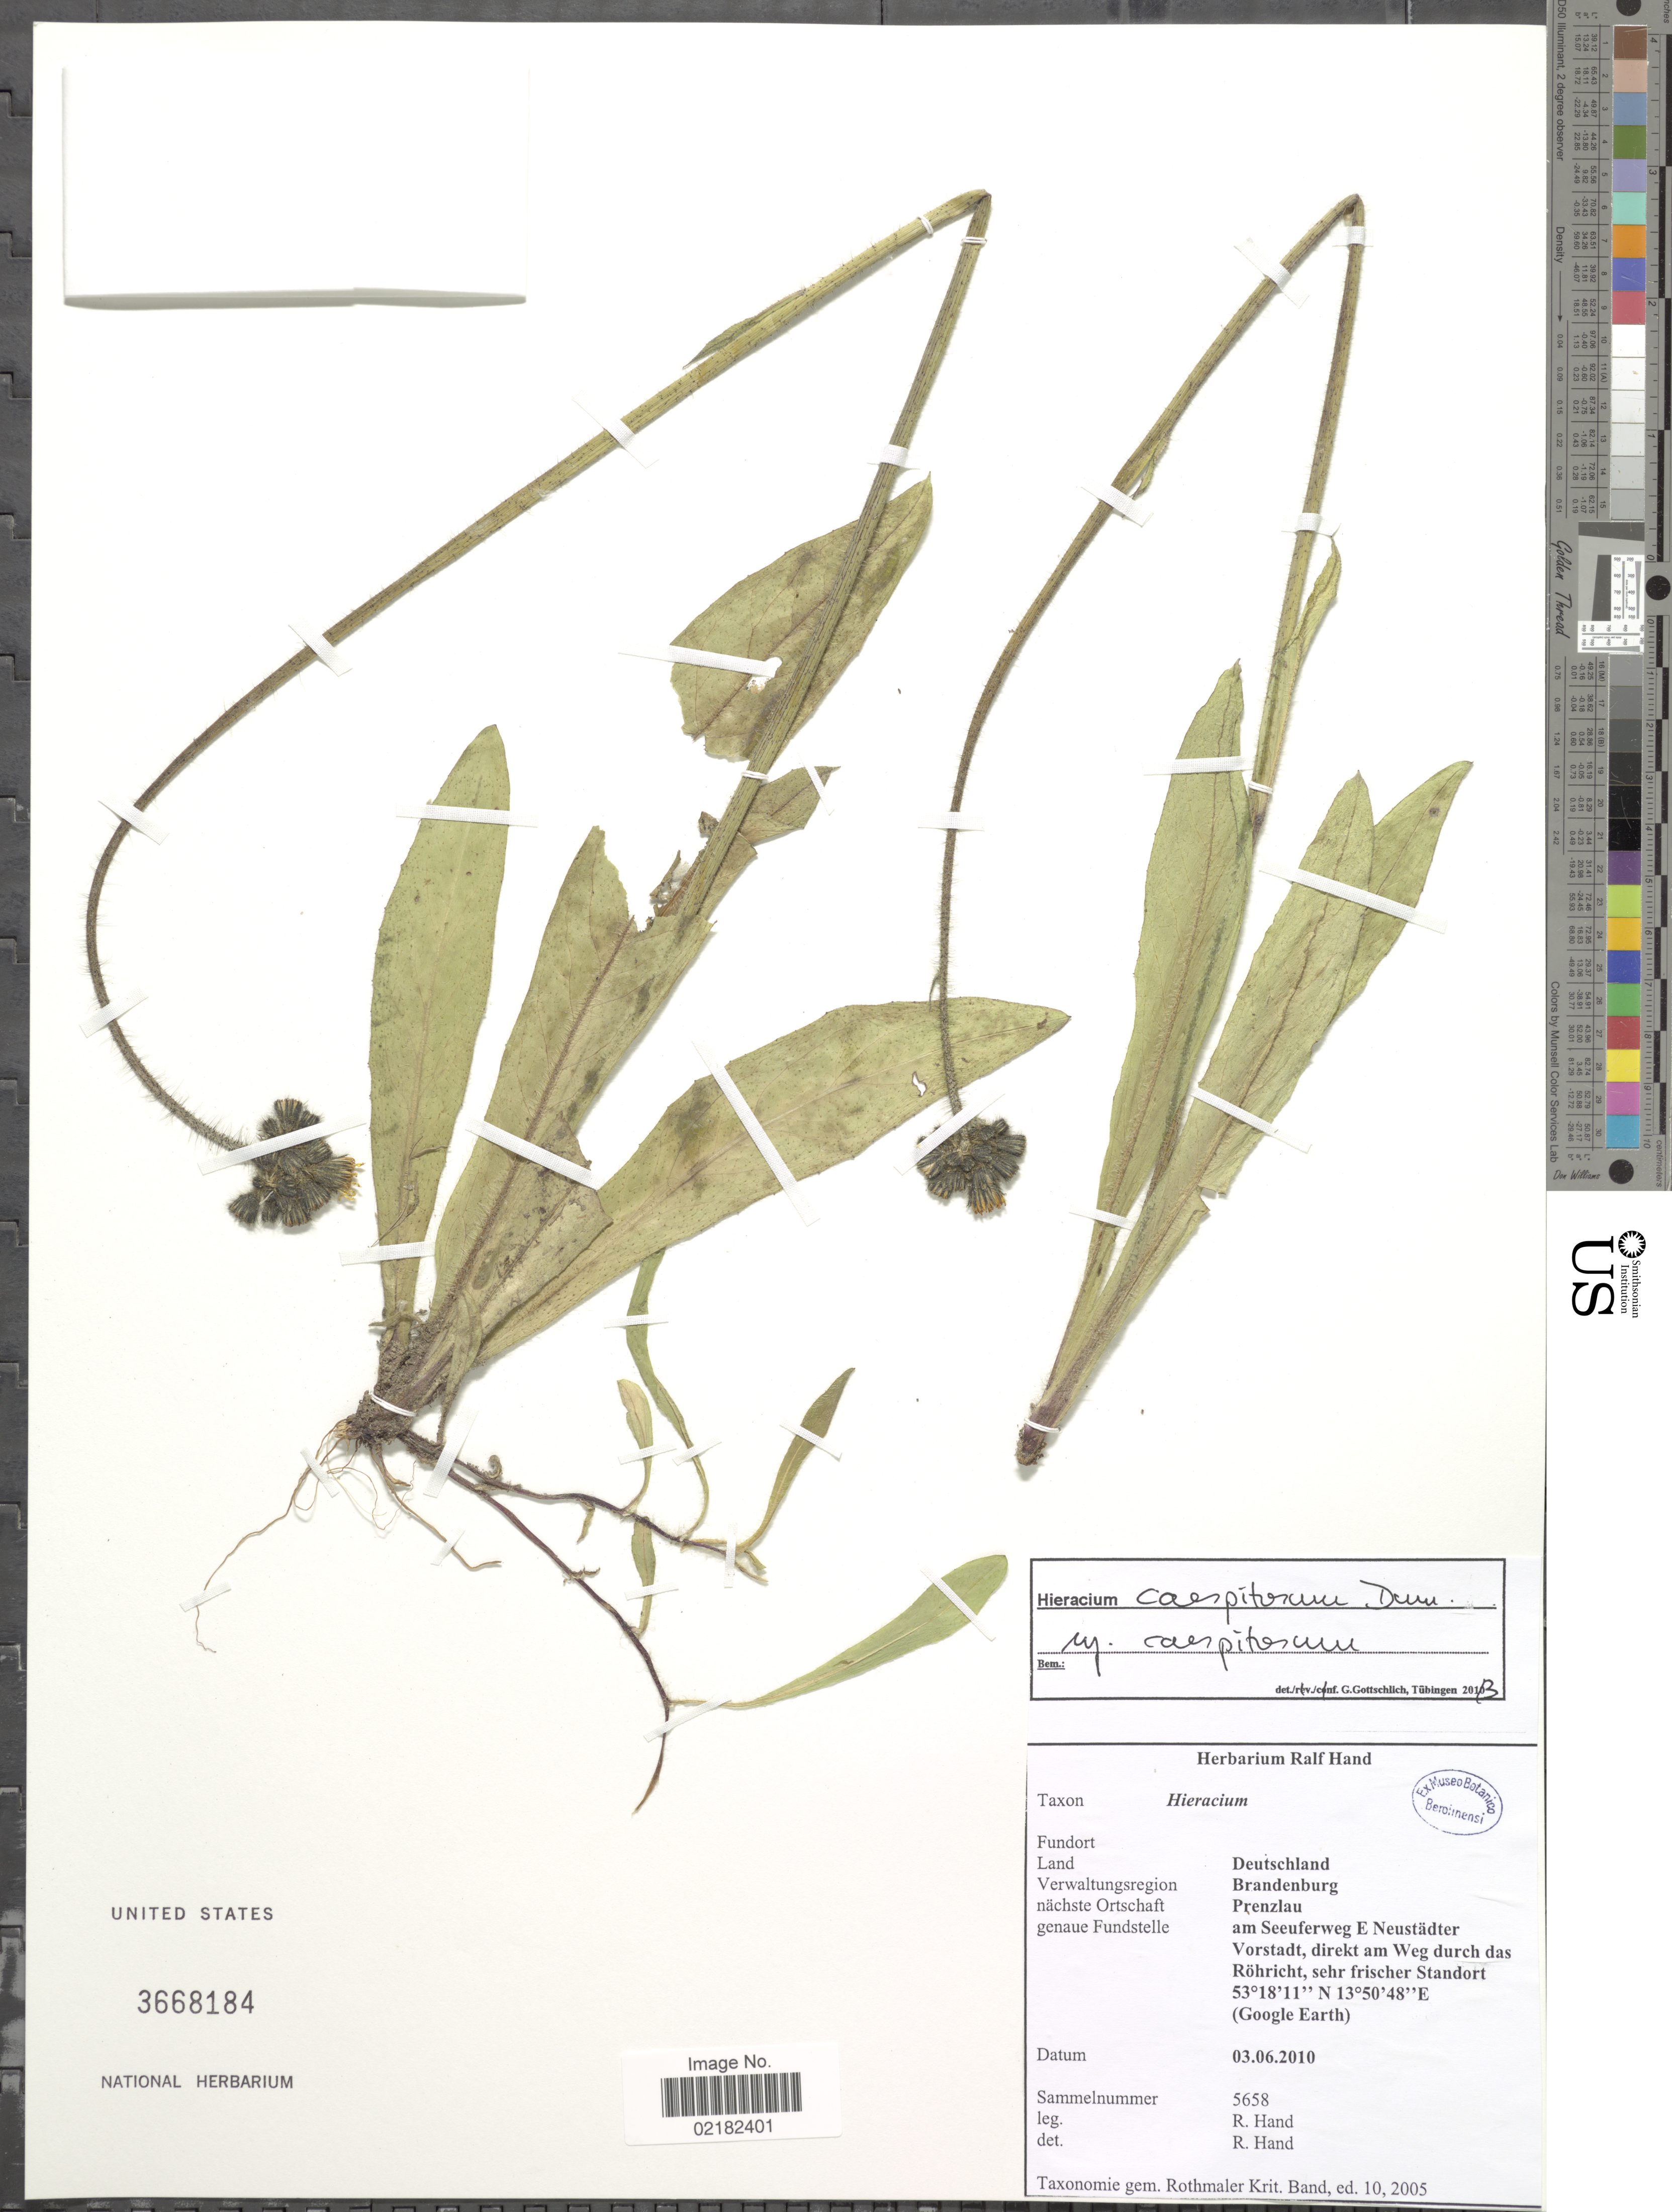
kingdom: Plantae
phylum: Tracheophyta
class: Magnoliopsida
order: Asterales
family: Asteraceae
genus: Hieracium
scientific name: Hieracium caespitosum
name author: Dumort.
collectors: R. Hand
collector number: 5658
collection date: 2010-06-03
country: Germany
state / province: Brandenburg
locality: Nachse Ortschaft Prenzlau, am Seeuferweg E Neustadter Vorstadt, direkt am Weg durch das Rphricht, sehr frischer Standort.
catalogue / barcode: US 3668184